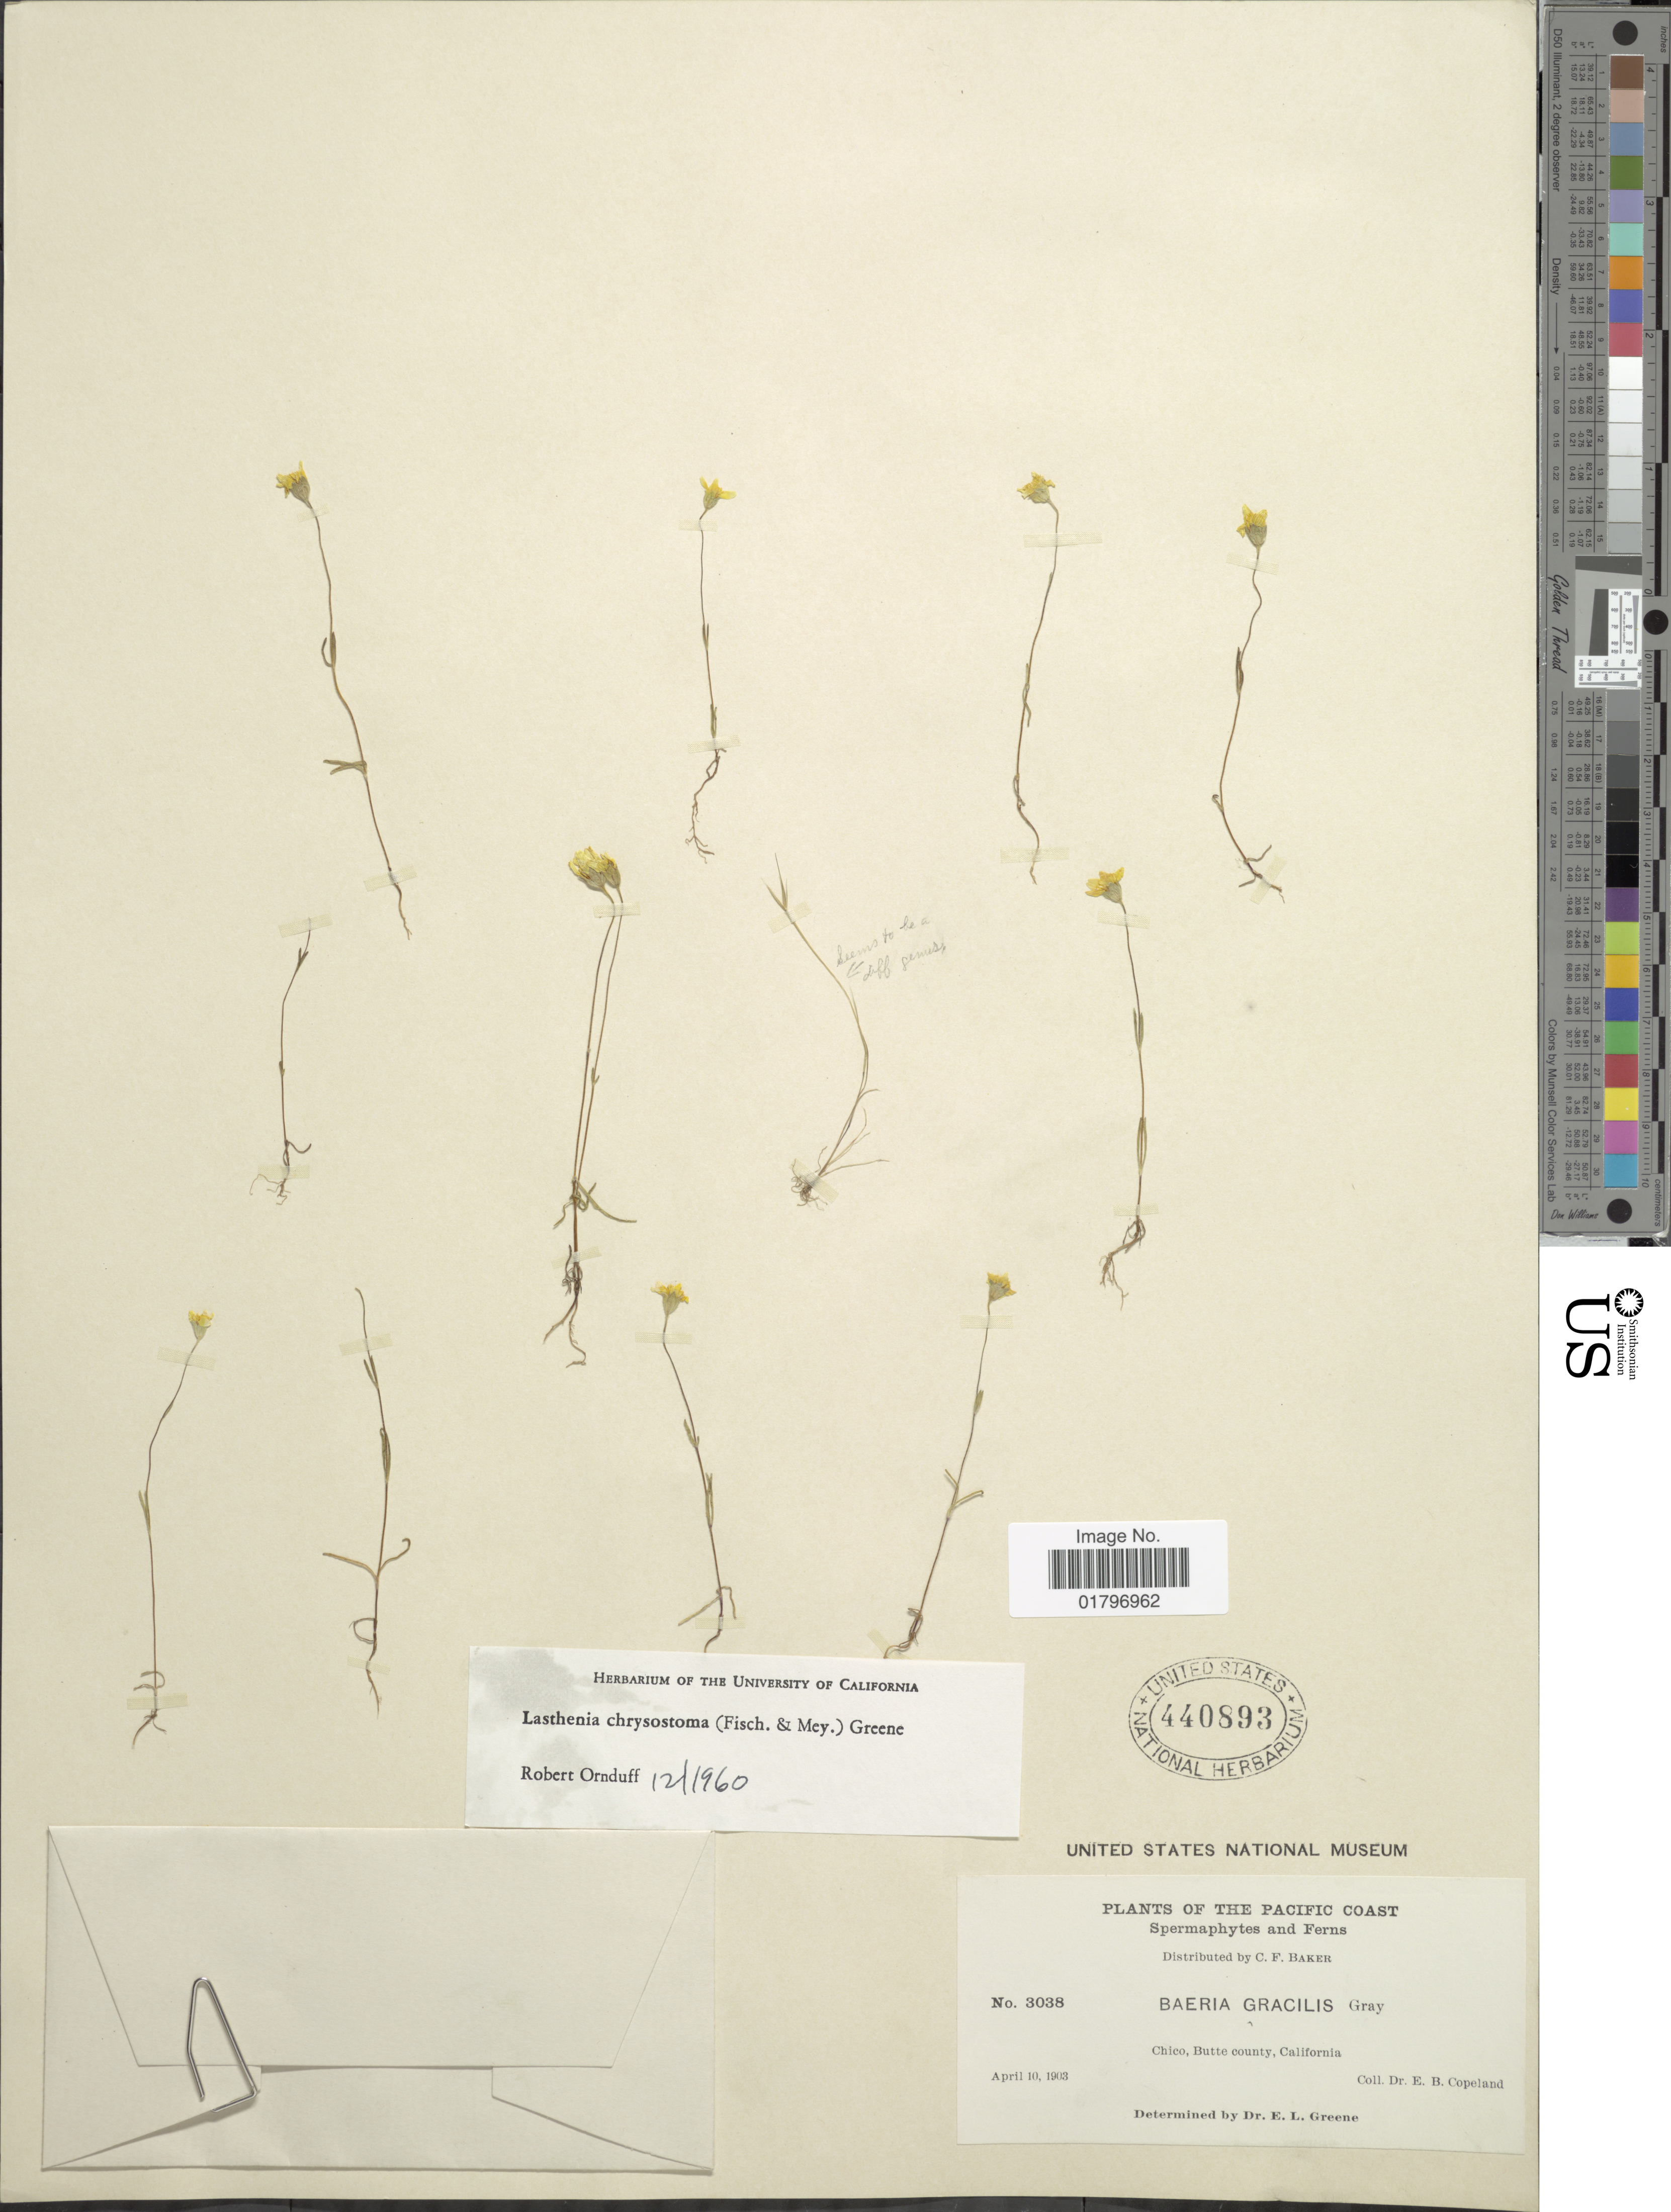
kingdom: Plantae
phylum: Tracheophyta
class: Magnoliopsida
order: Asterales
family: Asteraceae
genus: Lasthenia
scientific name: Lasthenia chrysostoma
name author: (Fisch. & C.A. Mey.) Greene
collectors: E. B. Copeland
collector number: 3038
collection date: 1903-04-10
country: United States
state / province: California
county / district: Butte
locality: Pacific Coast. Chico, Butte county, California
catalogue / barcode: US 440893